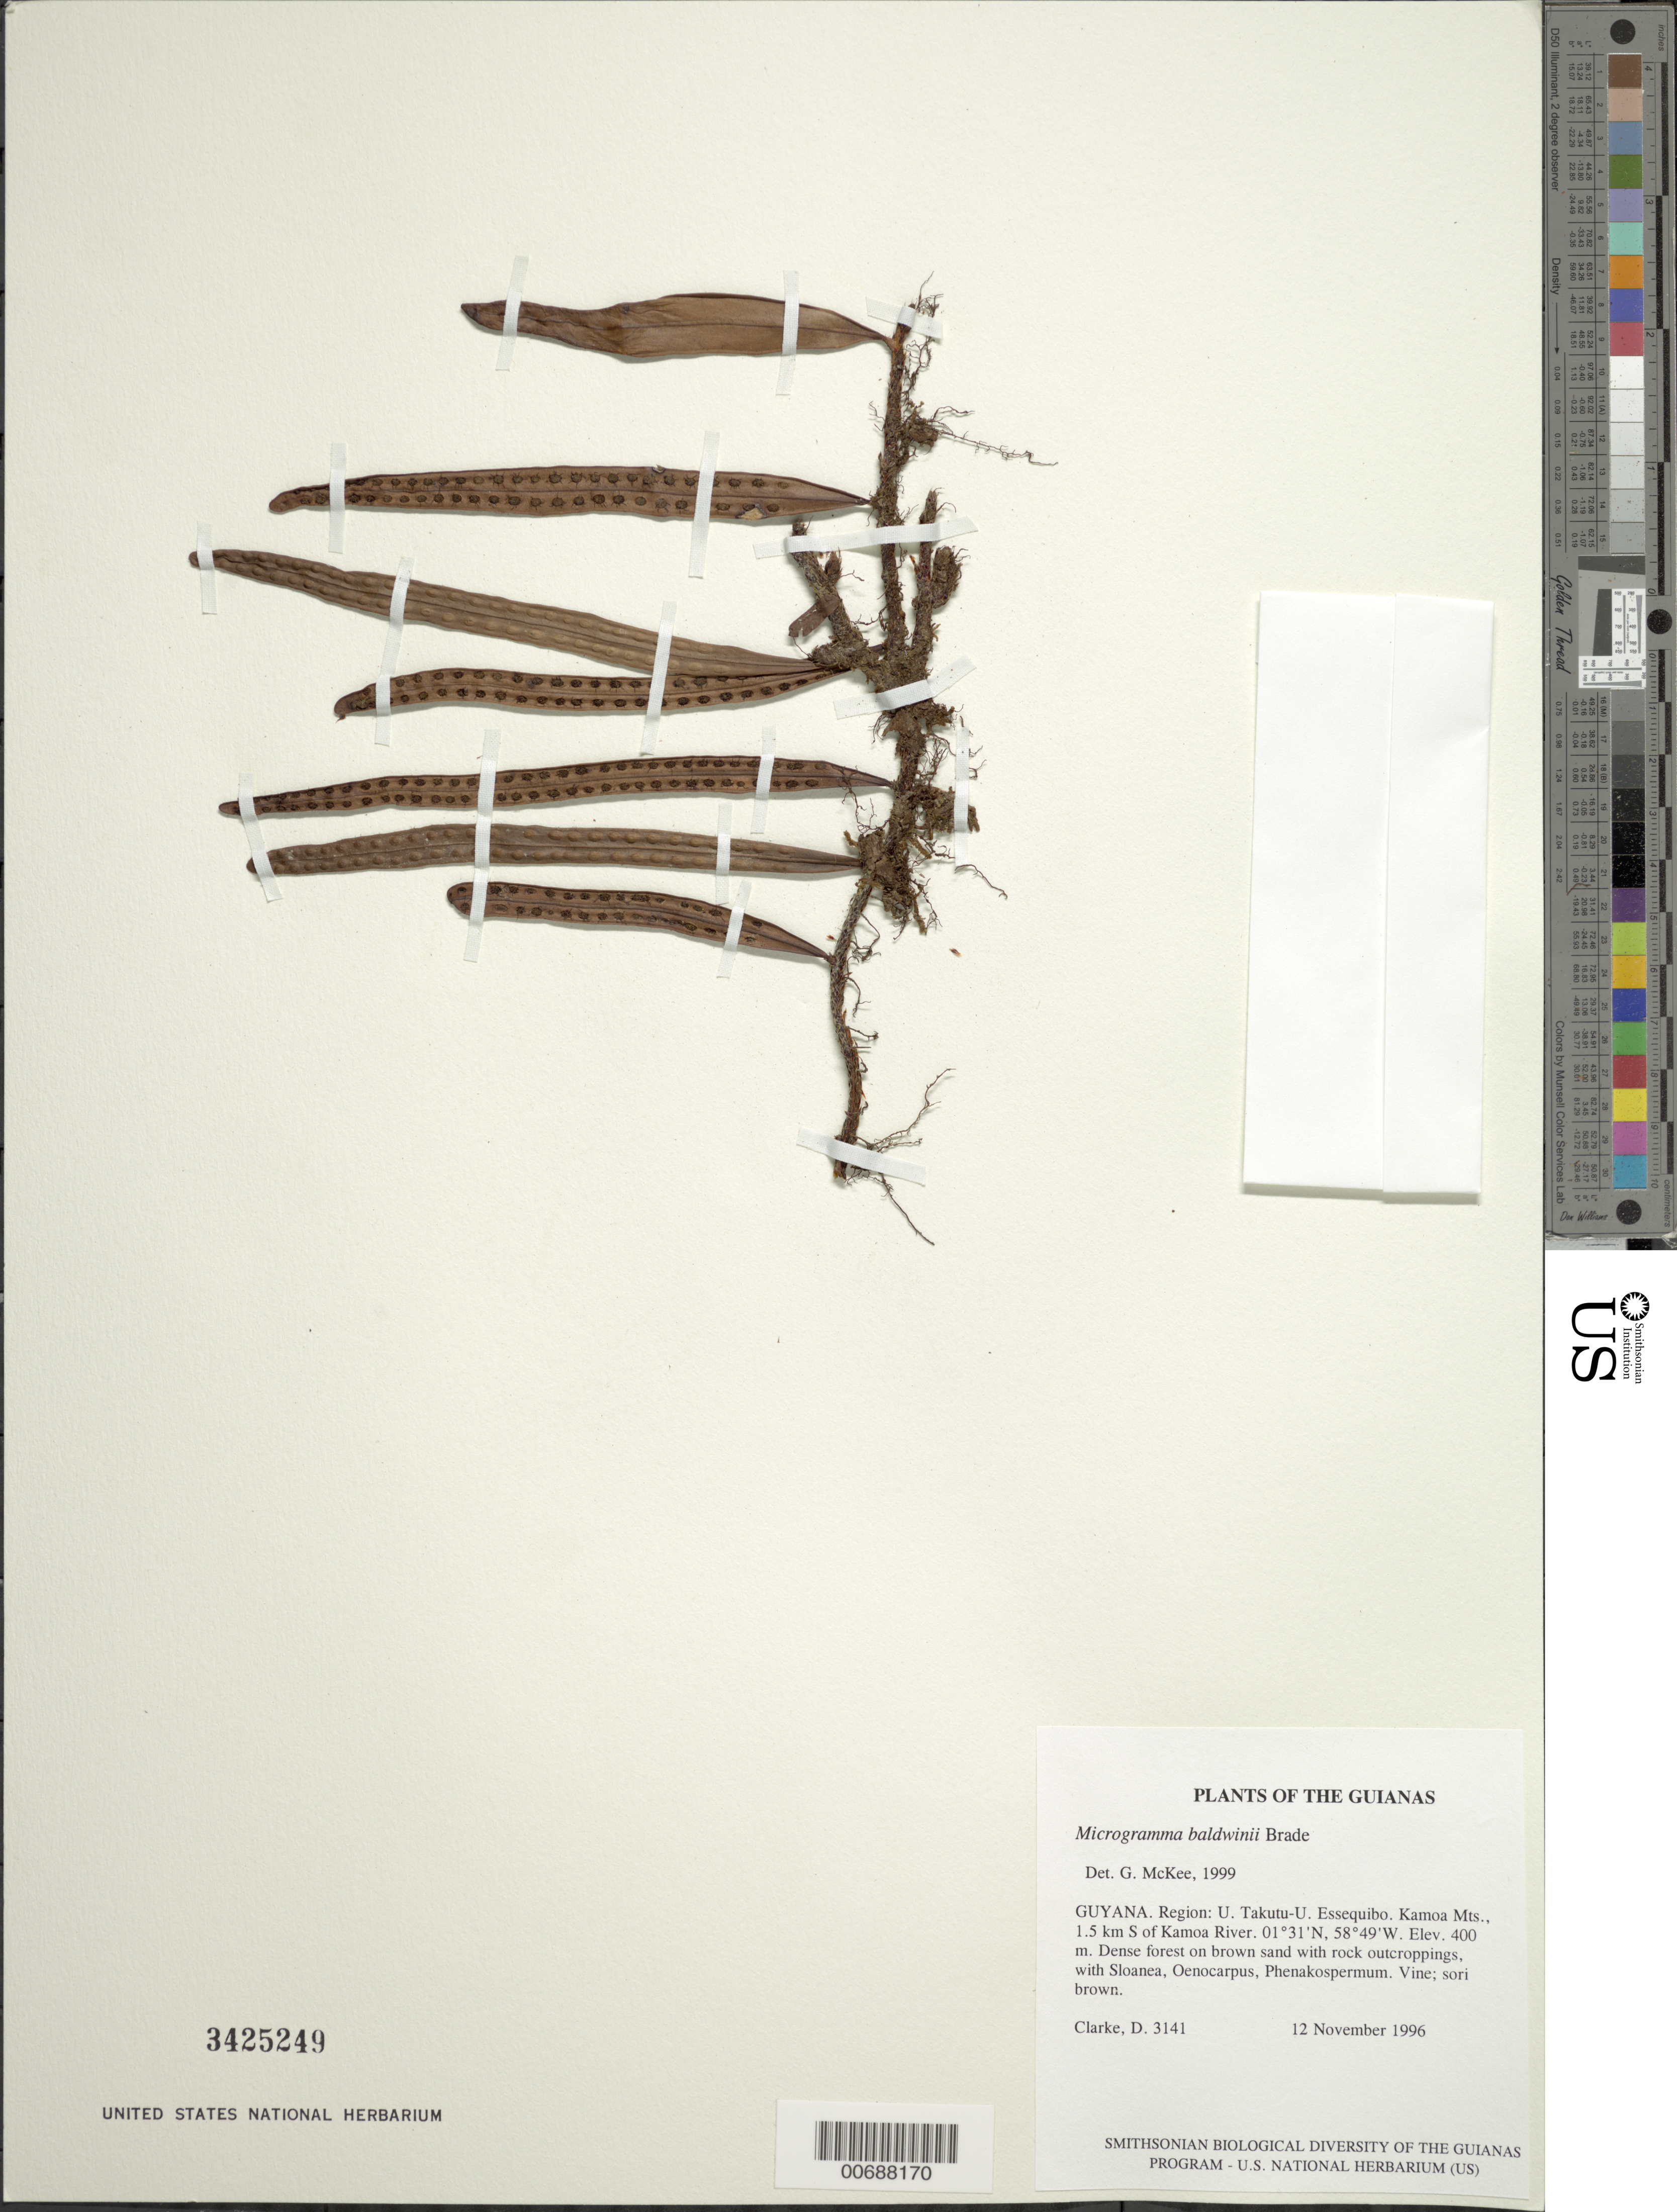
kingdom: Plantae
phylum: Tracheophyta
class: Polypodiopsida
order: Polypodiales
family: Polypodiaceae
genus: Microgramma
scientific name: Microgramma baldwinii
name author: Brade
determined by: McKee, G. S., (US), NMNH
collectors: H. D. Clarke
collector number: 3141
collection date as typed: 12 November 1996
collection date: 1996-11-12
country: Guyana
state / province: U. Takutu-U. Essequibo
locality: Kamoa Mts., 1.5 km S of Kamoa River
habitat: Dense forest on brown sand with rock outcroppings, with Sloanea, Oenocarpus, Phenakospermum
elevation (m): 400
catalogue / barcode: US 3425249